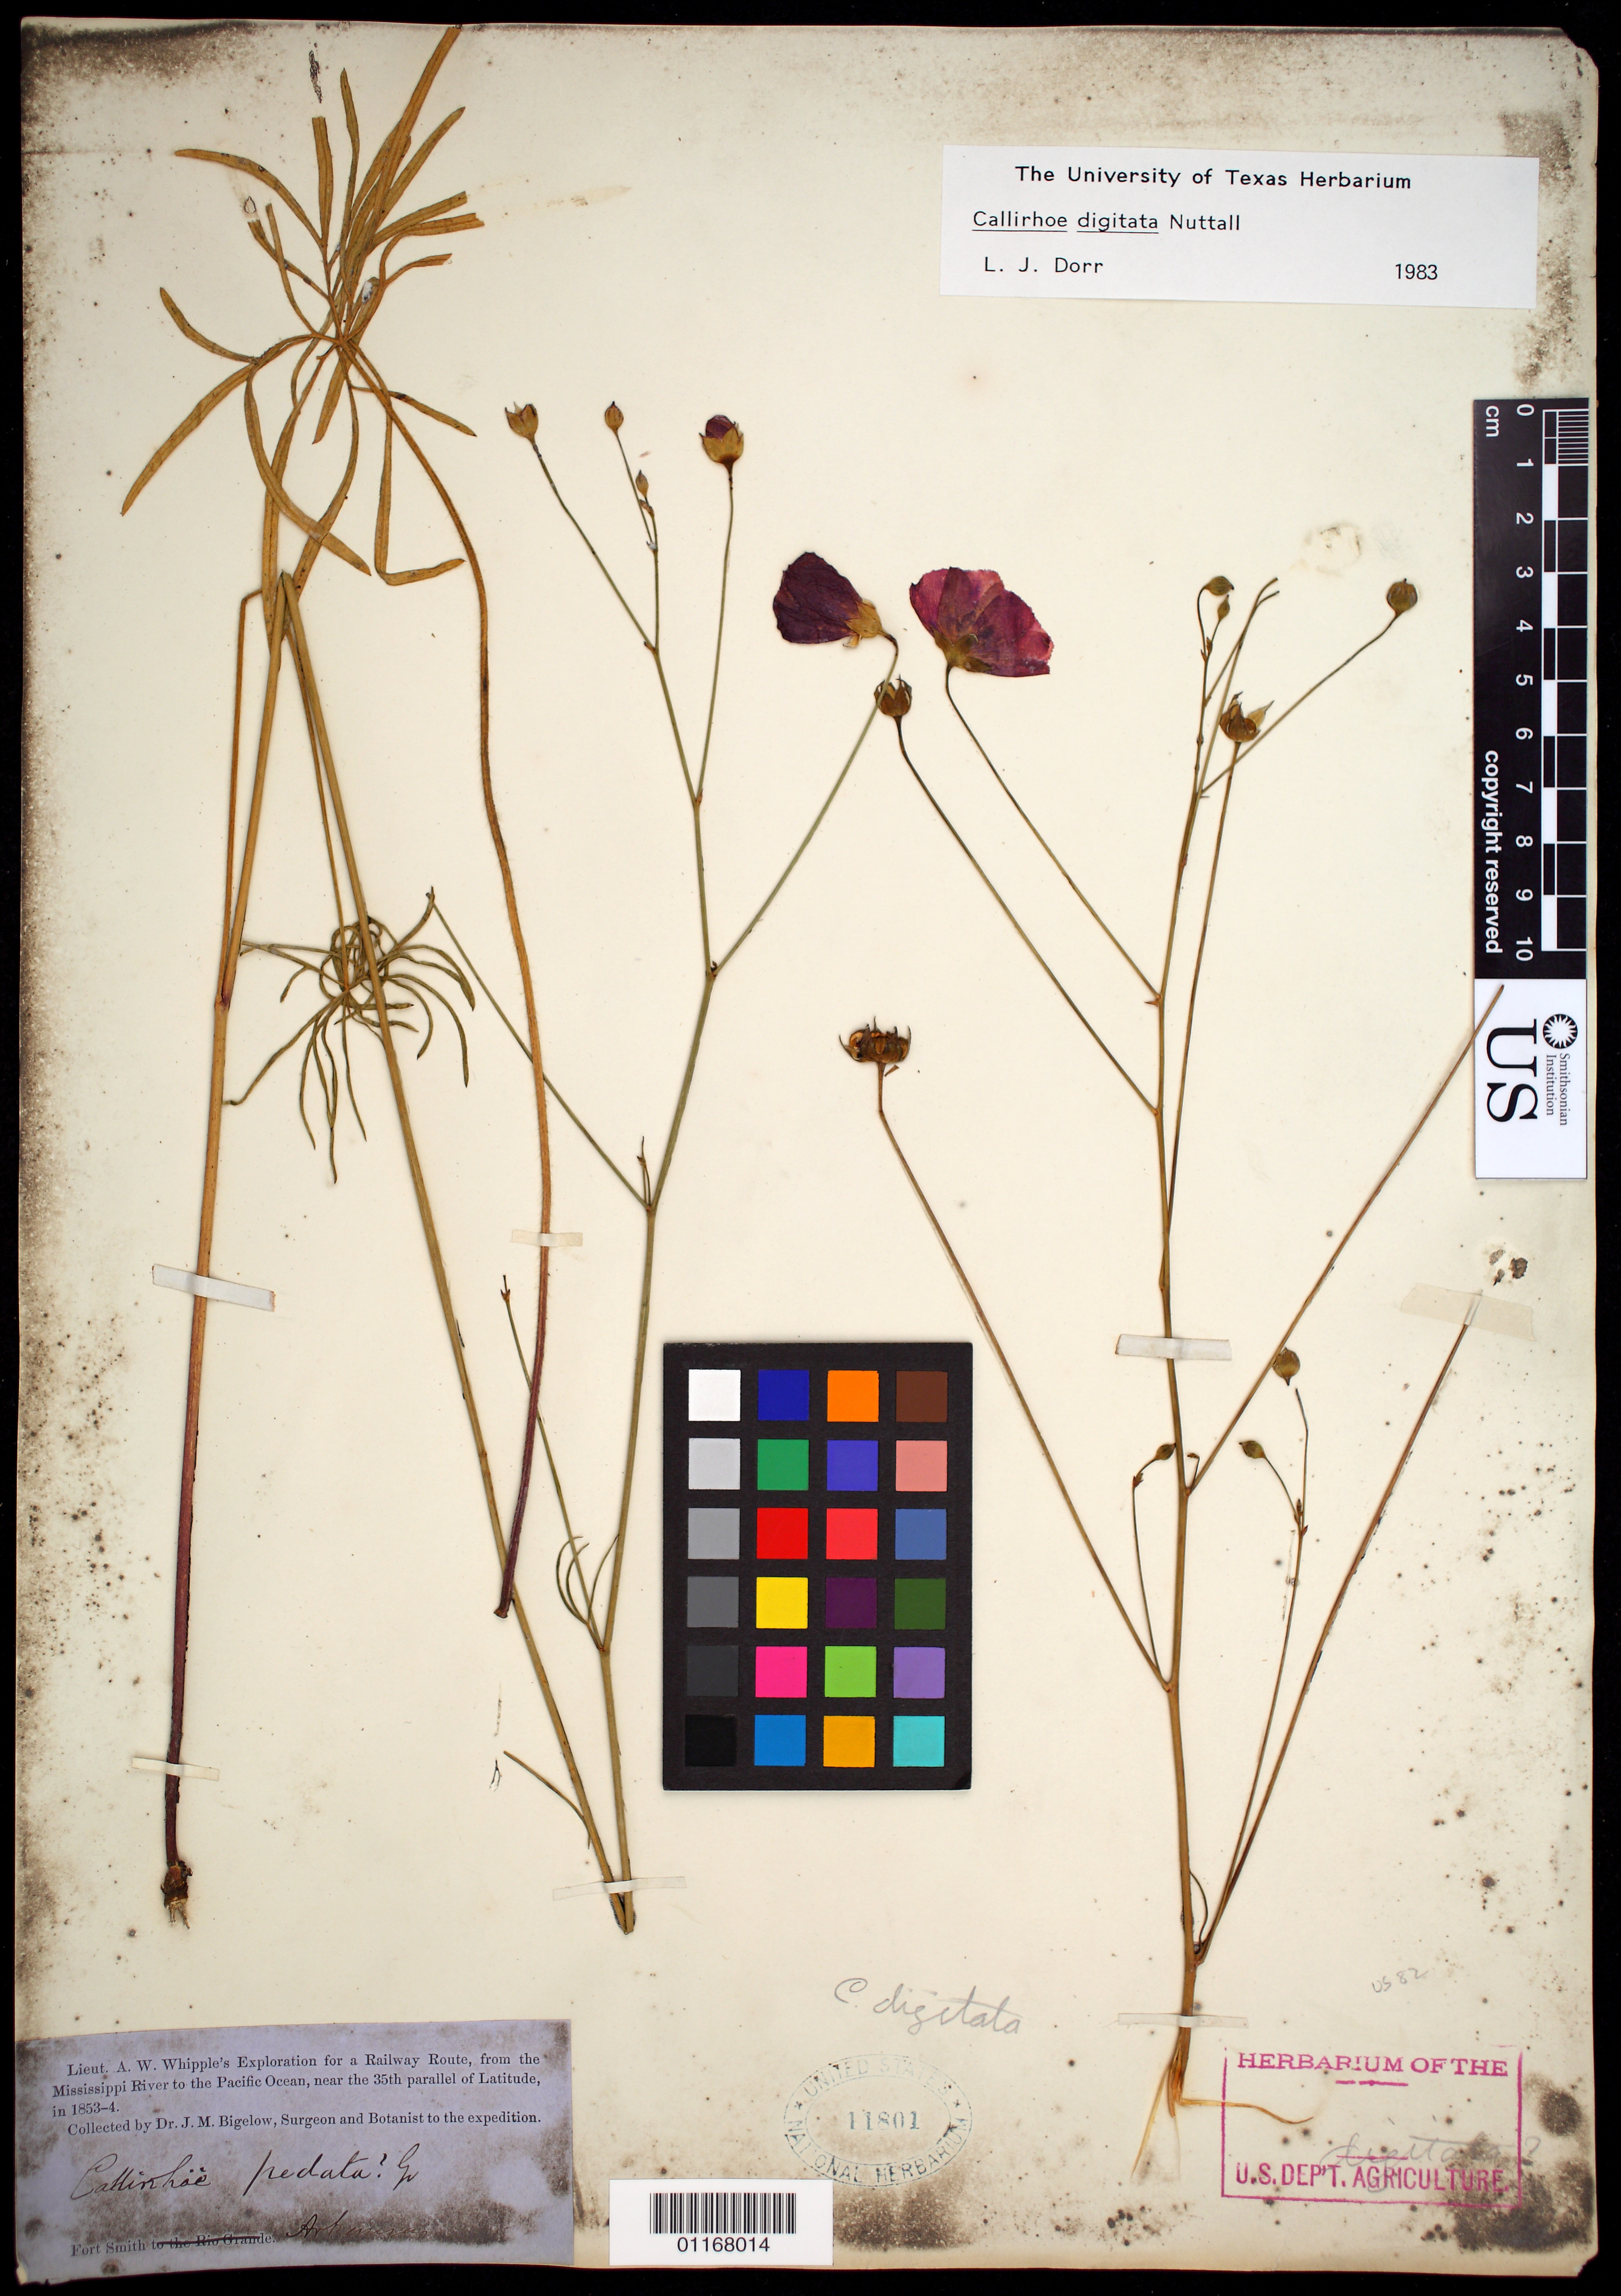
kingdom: Plantae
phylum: Tracheophyta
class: Magnoliopsida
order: Malvales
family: Malvaceae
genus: Callirhoe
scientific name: Callirhoe digitata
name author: Nutt.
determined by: Dorr, L. J., (BOT), Smithsonian Institution - National Museum of Natural History (UNITED STATES)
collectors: J. M. Bigelow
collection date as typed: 1853 to -- --- 1854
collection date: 1853/1854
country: United States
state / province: Arkansas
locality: Fort Smith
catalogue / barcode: US 11801